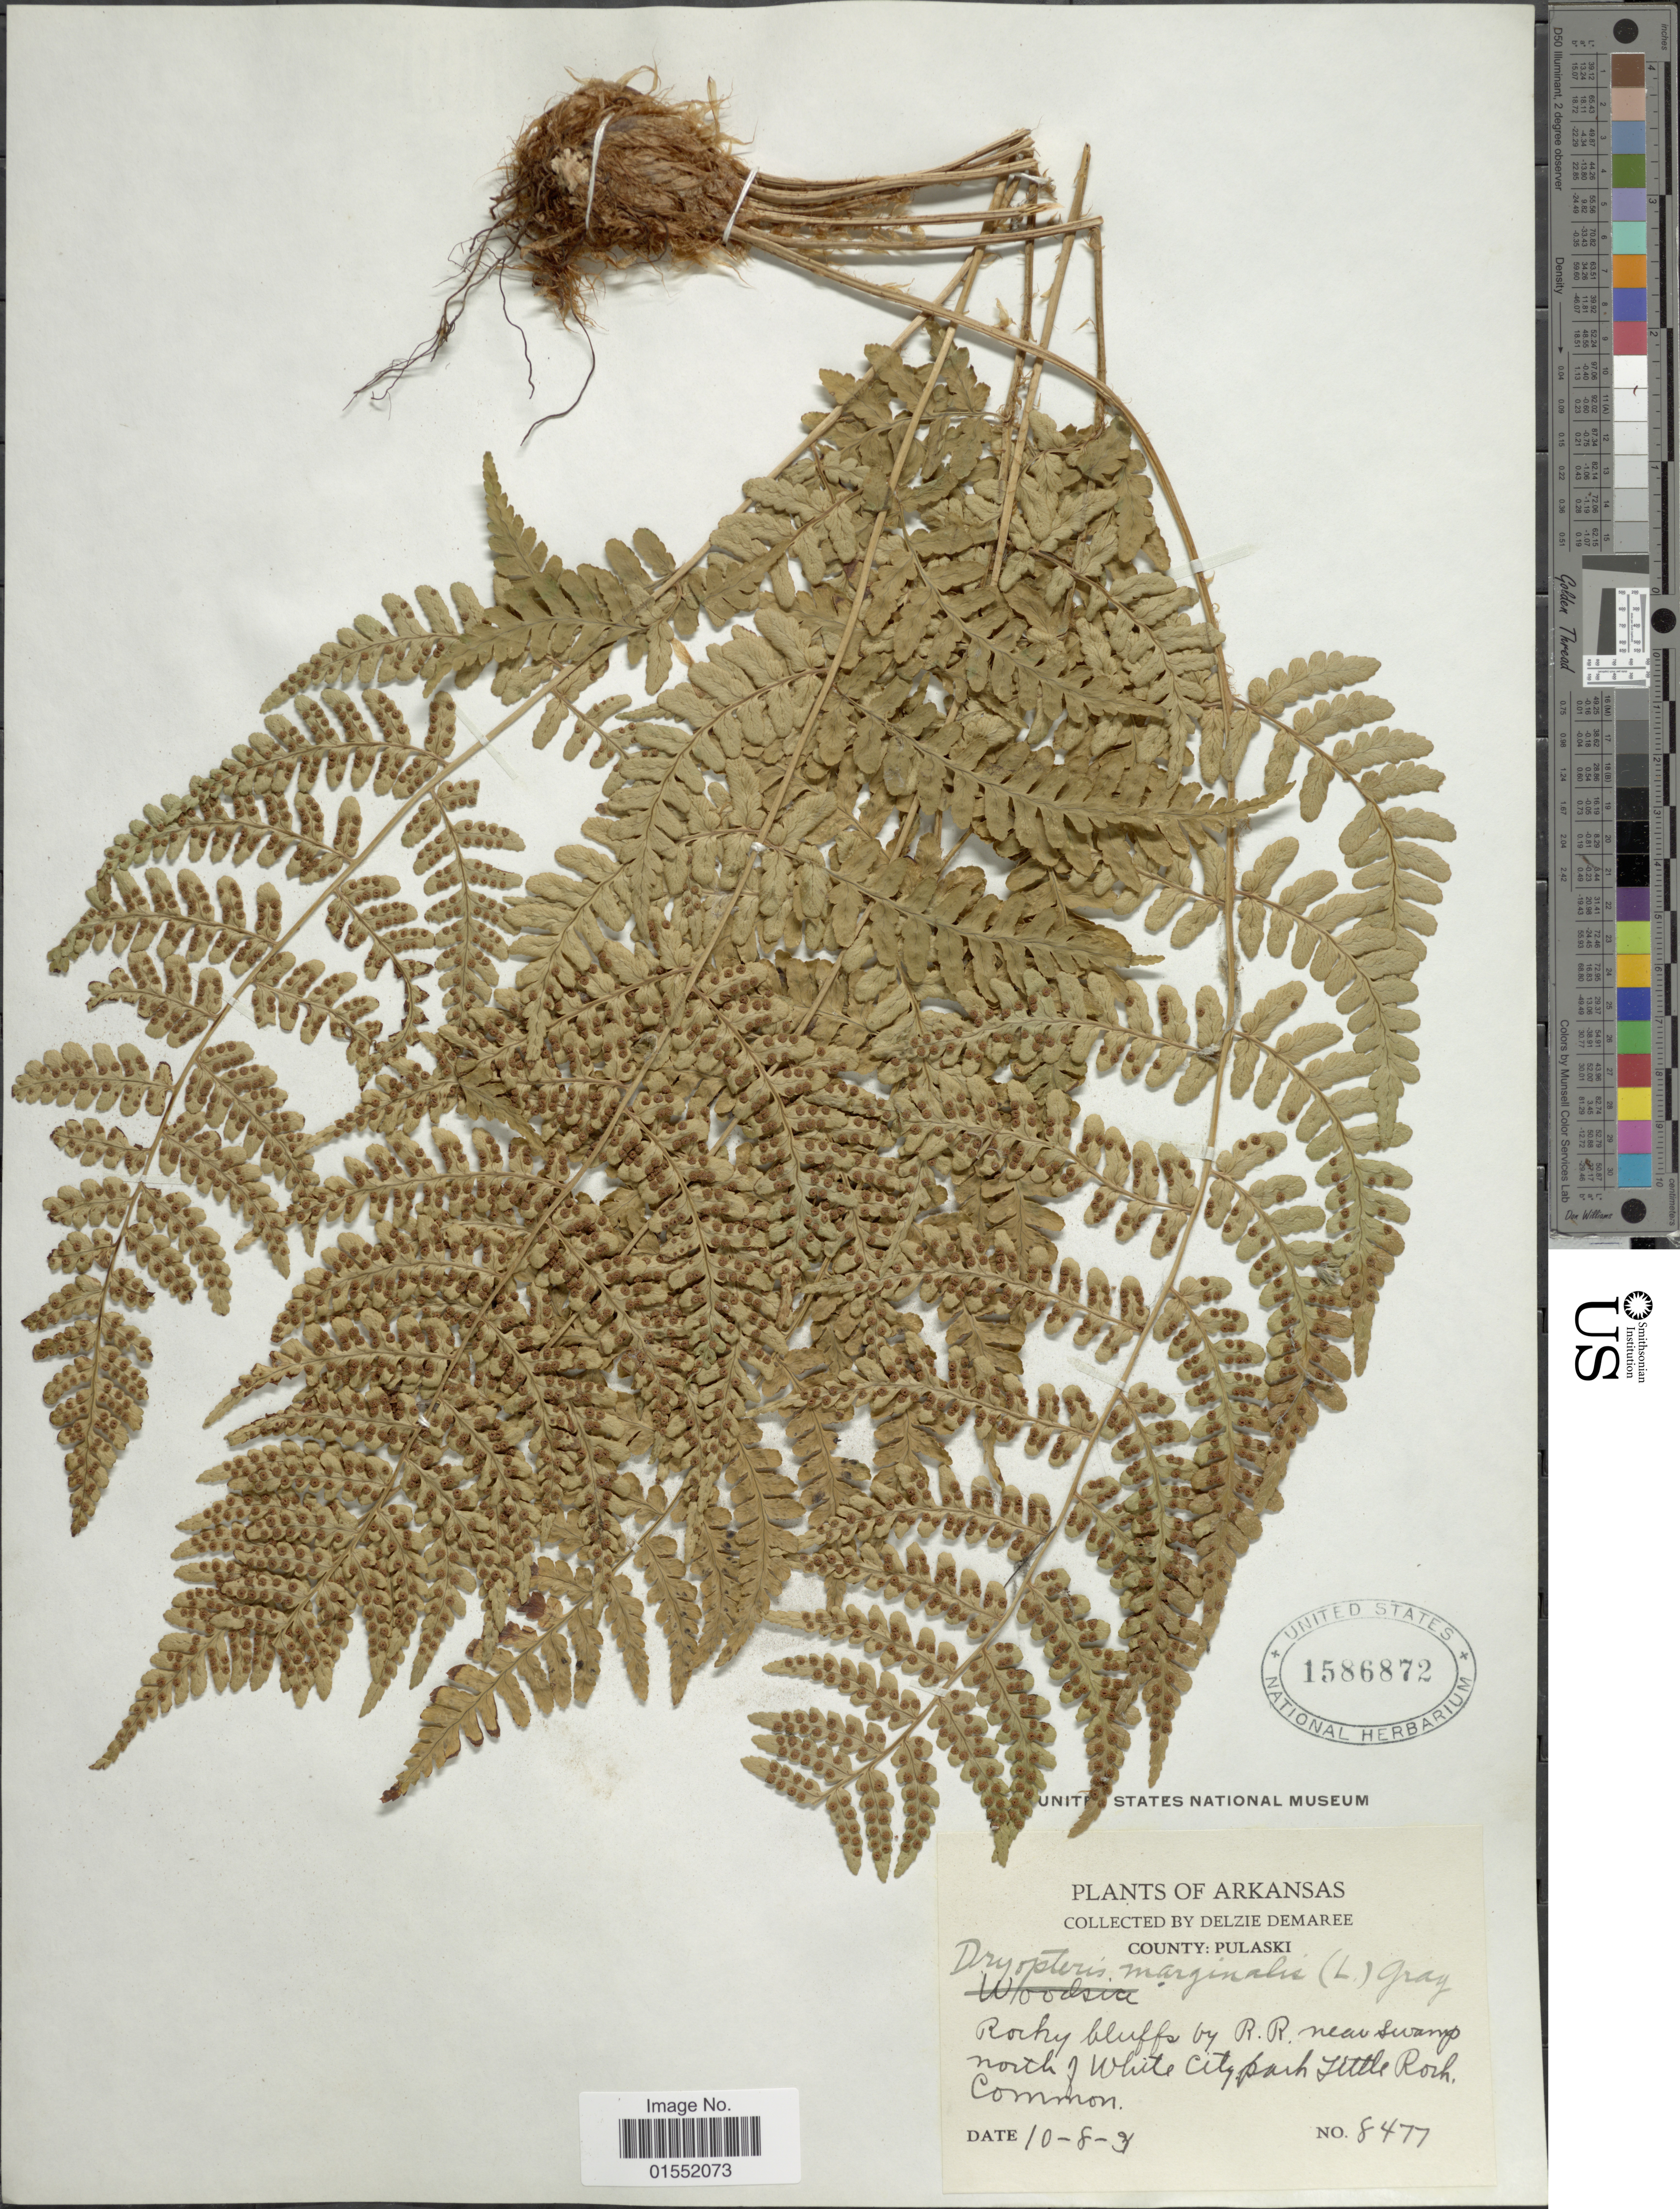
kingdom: Plantae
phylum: Tracheophyta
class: Polypodiopsida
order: Polypodiales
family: Dryopteridaceae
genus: Dryopteris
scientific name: Dryopteris marginalis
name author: (L.) A. Gray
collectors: D. Demaree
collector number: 8477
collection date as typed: Transcribed d/m/y: 8/10/31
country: United States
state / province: Arkansas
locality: County: Pulaski, Rocky bluffs by R. R. near swamp north of White City park Little Rock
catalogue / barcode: US 1586872